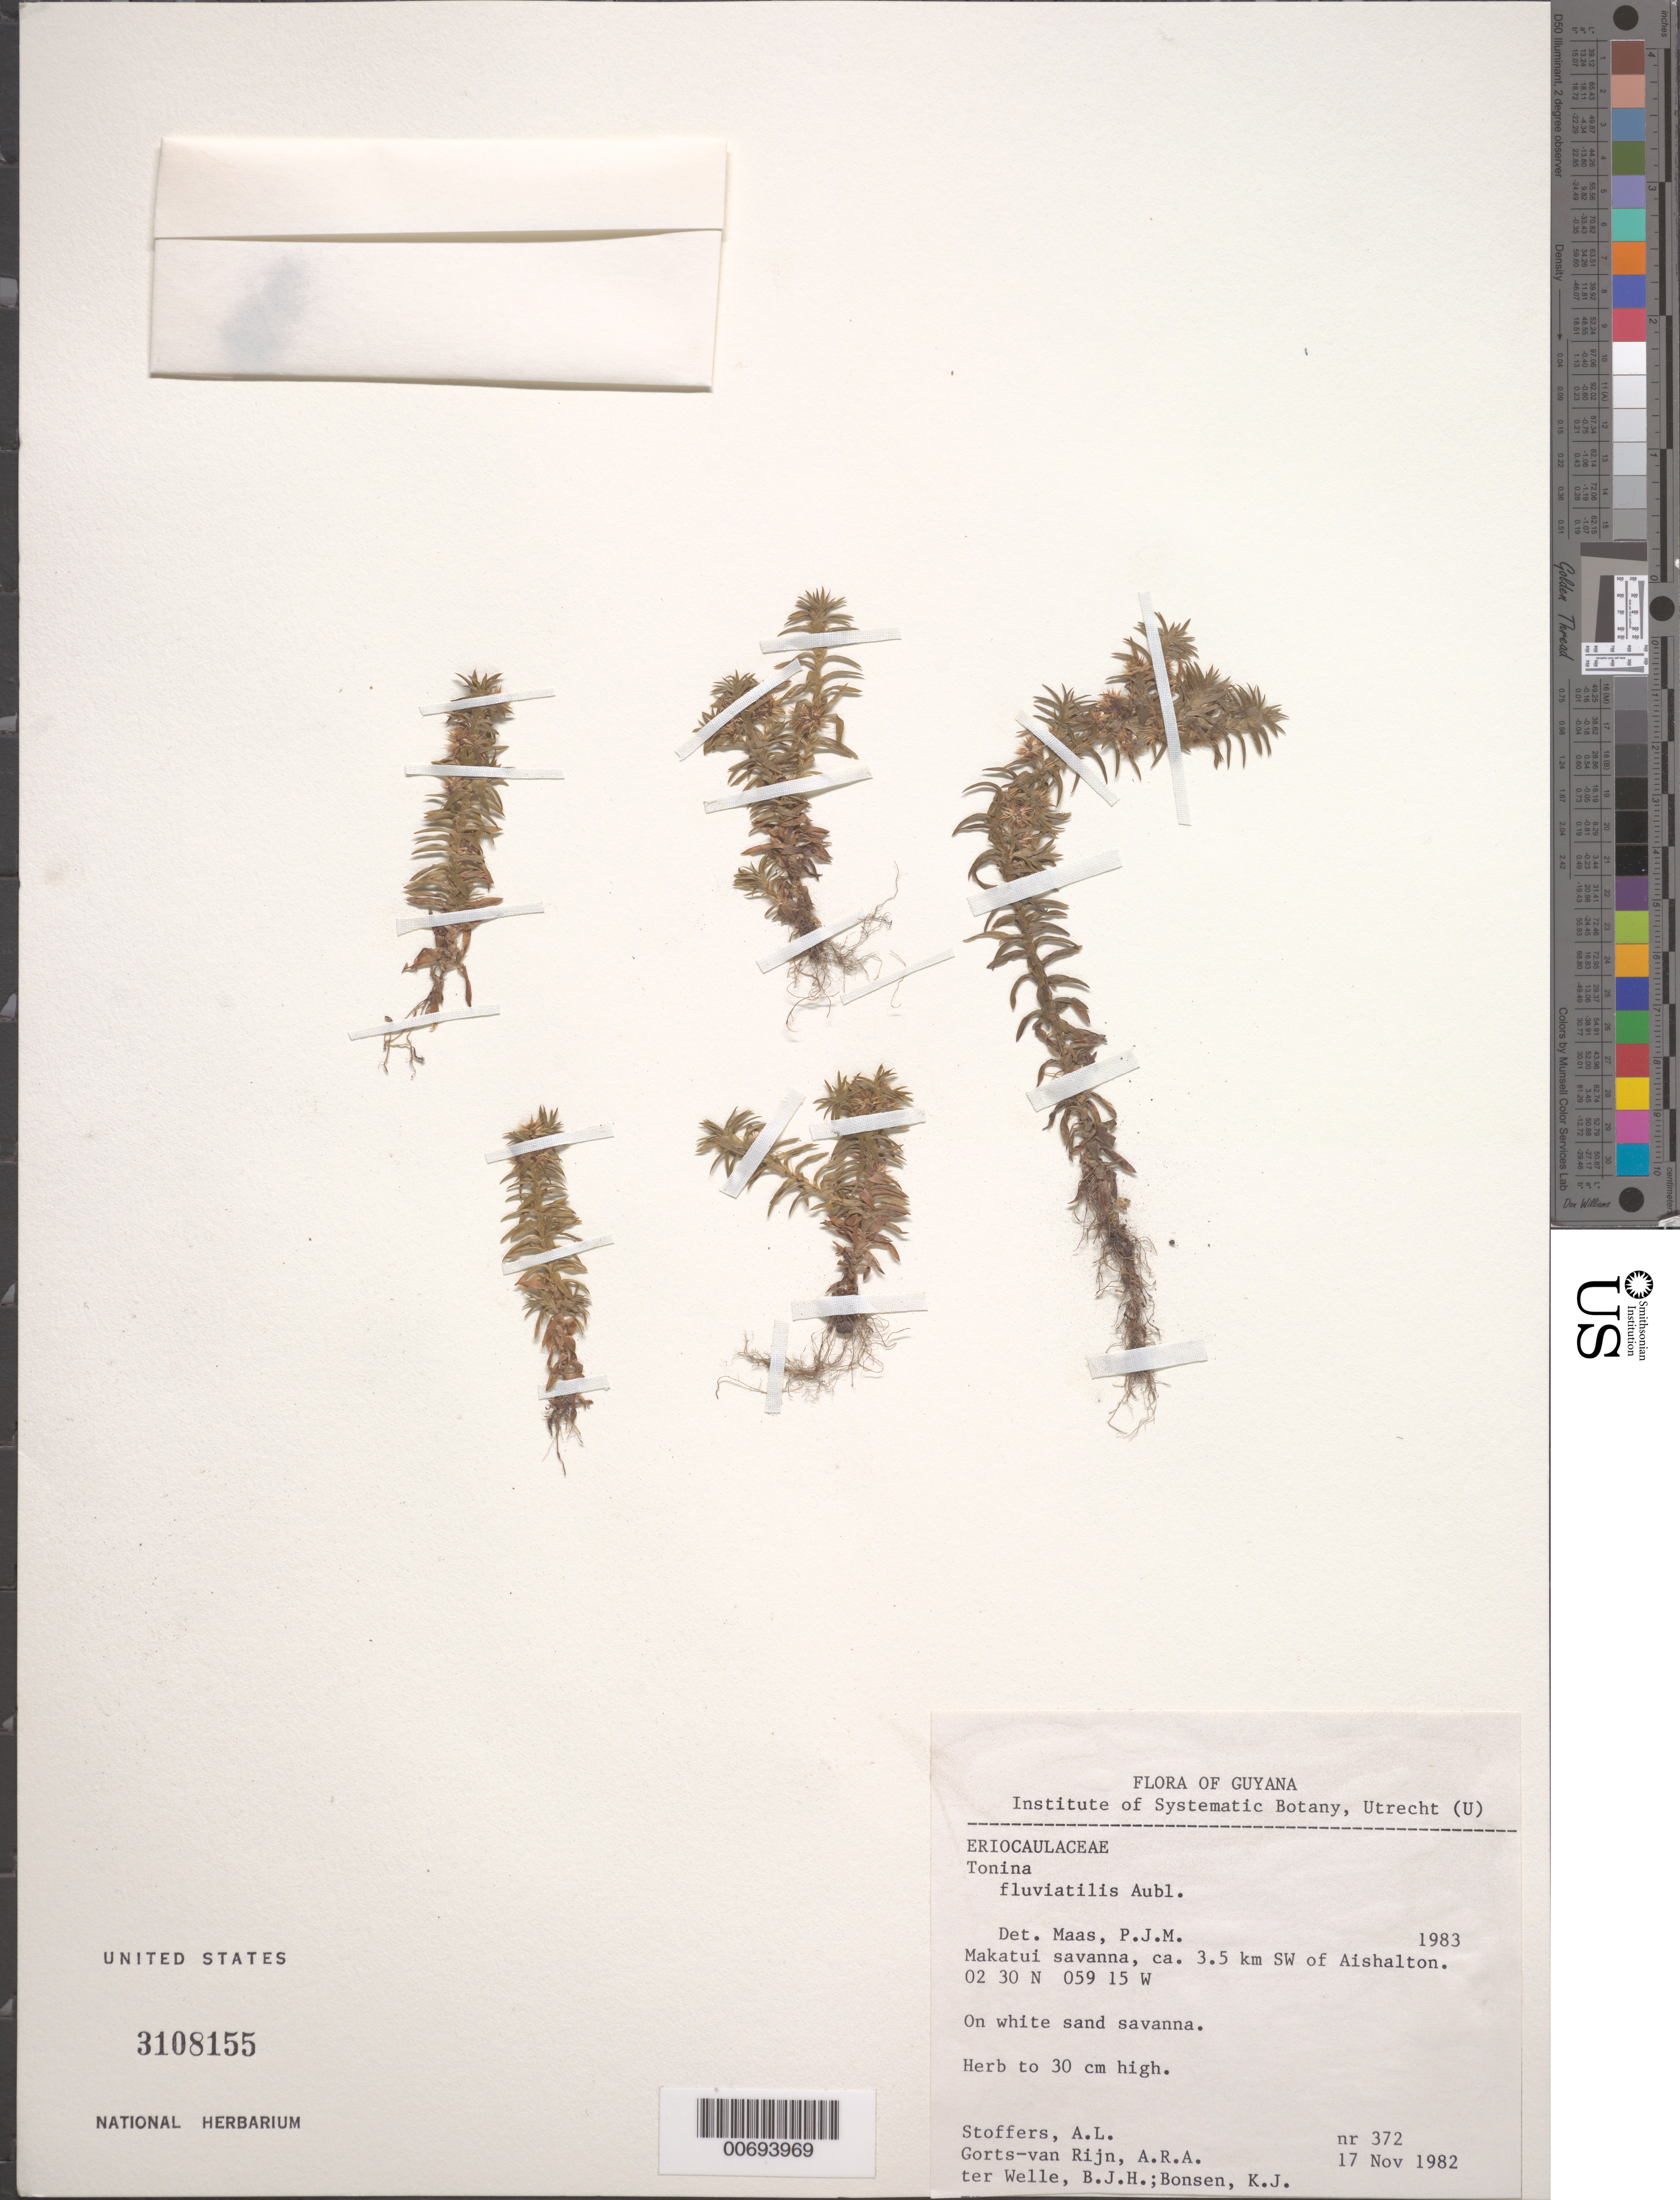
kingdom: Plantae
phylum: Tracheophyta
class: Liliopsida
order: Poales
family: Eriocaulaceae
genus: Tonina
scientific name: Tonina fluviatilis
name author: Aubl.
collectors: A. Stoffers, A. .R. A. Görts-van Rijn, B. Welle & K. Bonsen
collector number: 372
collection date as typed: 17-Nov-82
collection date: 1982-11-17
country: Guyana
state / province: U. Takutu-U. Essequibo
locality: Makatui savanna, ca. 3.5 km SW of Aishalton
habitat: White sand savanna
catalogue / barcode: US 3108155